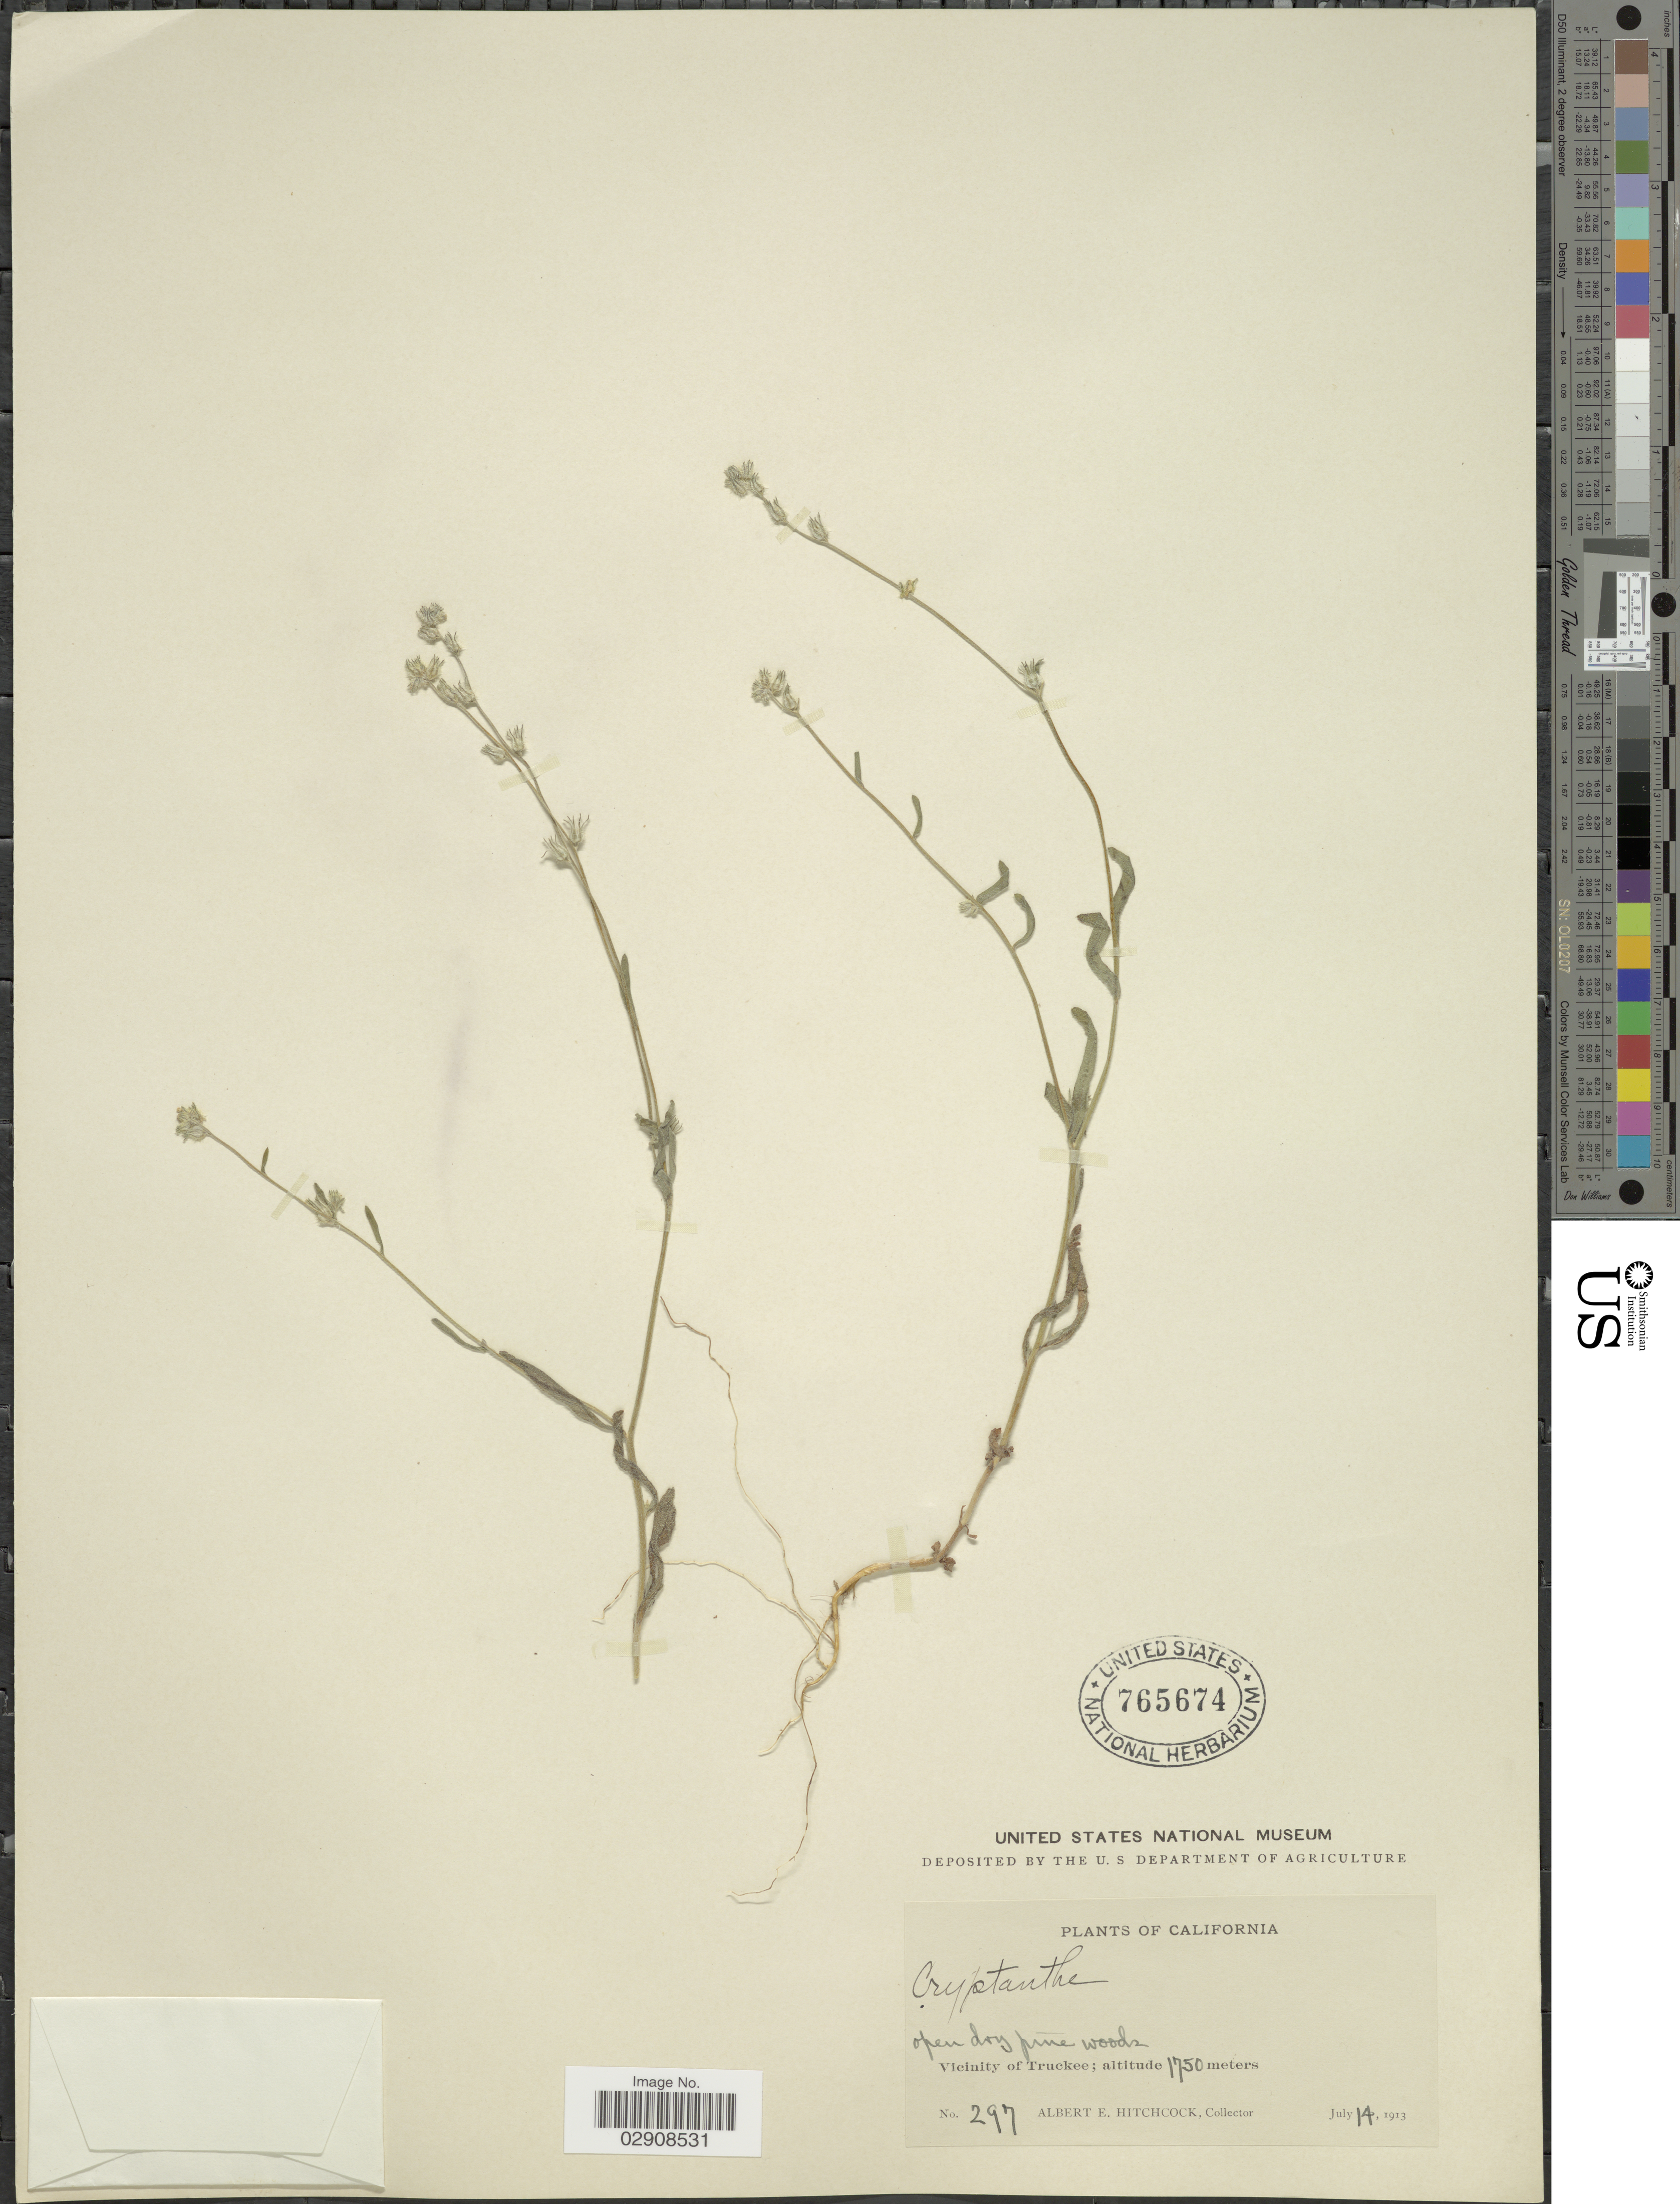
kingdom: Plantae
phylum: Tracheophyta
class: Magnoliopsida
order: Boraginales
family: Boraginaceae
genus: Cryptantha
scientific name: Cryptantha sp.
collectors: A. Hitchcock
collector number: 297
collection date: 1913-07-14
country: United States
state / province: California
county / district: Nevada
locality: Vicinity of Truckee.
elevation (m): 1750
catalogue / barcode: US 765674